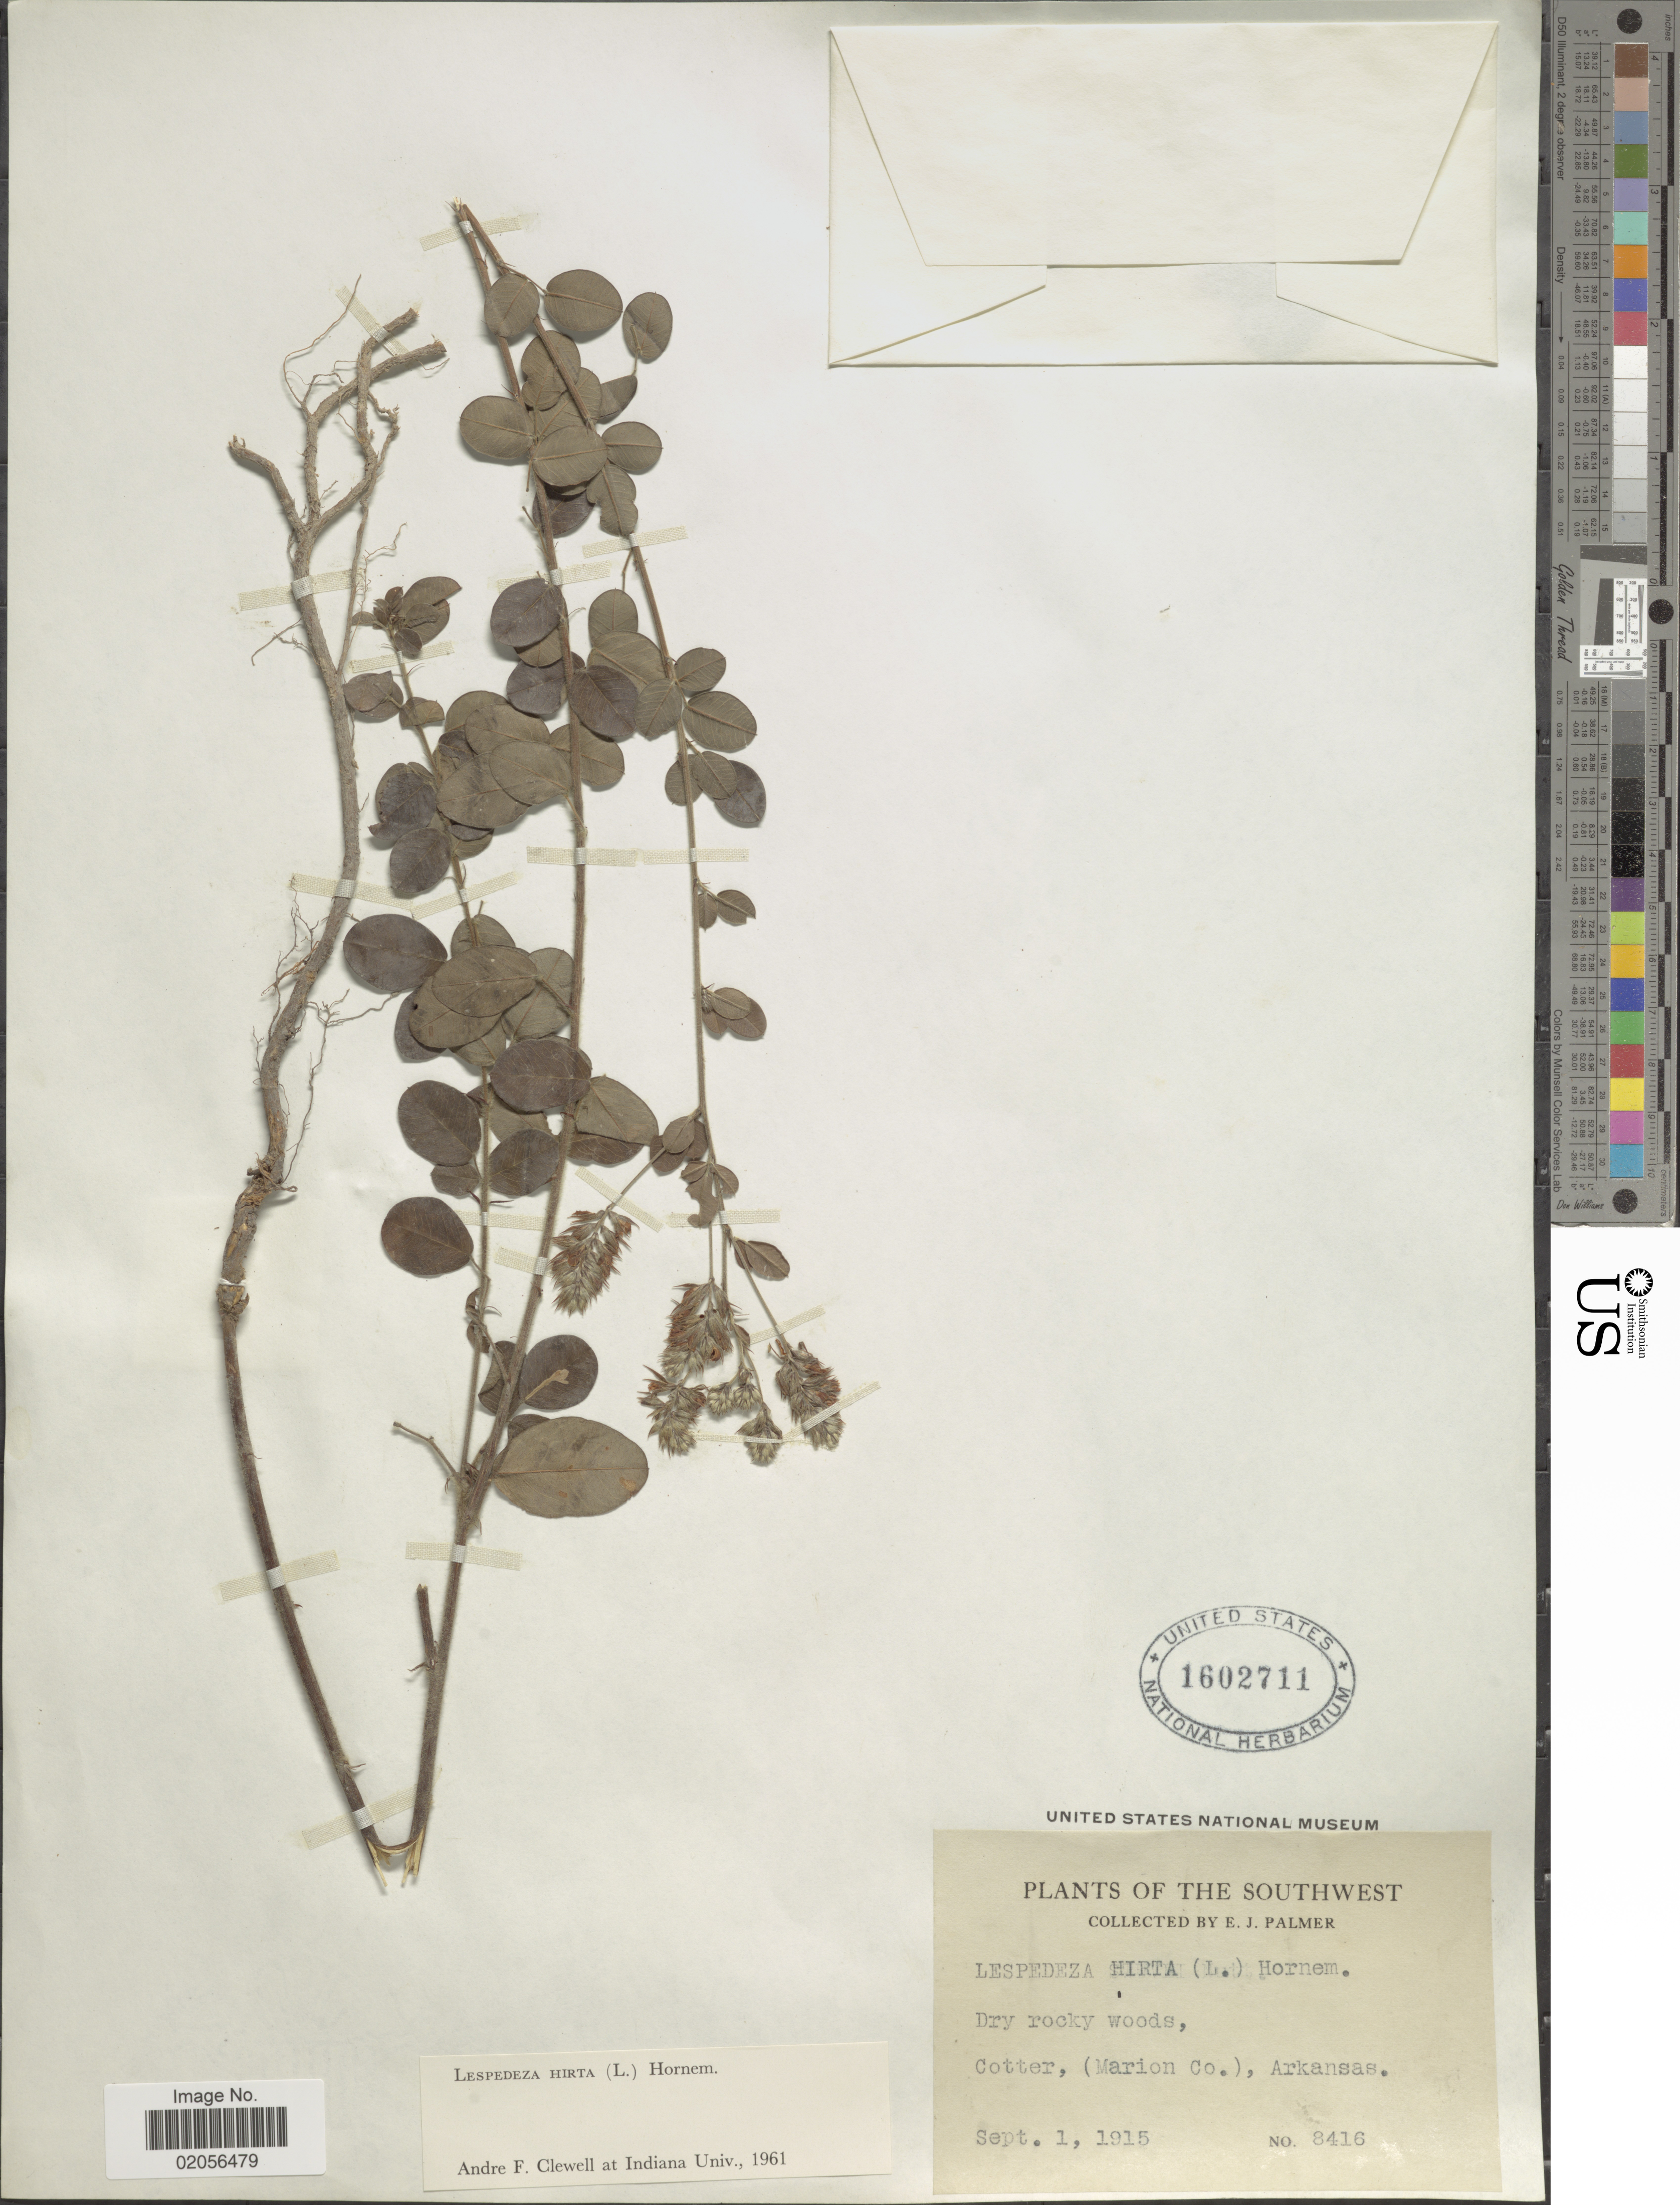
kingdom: Plantae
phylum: Tracheophyta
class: Magnoliopsida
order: Fabales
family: Fabaceae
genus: Lespedeza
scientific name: Lespedeza hirta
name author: (L.) Hornem.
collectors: E. J. Palmer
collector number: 8416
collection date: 1915-09-01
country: United States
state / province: Arkansas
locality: The Southwest, Dry rocky woods, Cotter, (Marion Co)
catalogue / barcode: US 1602711